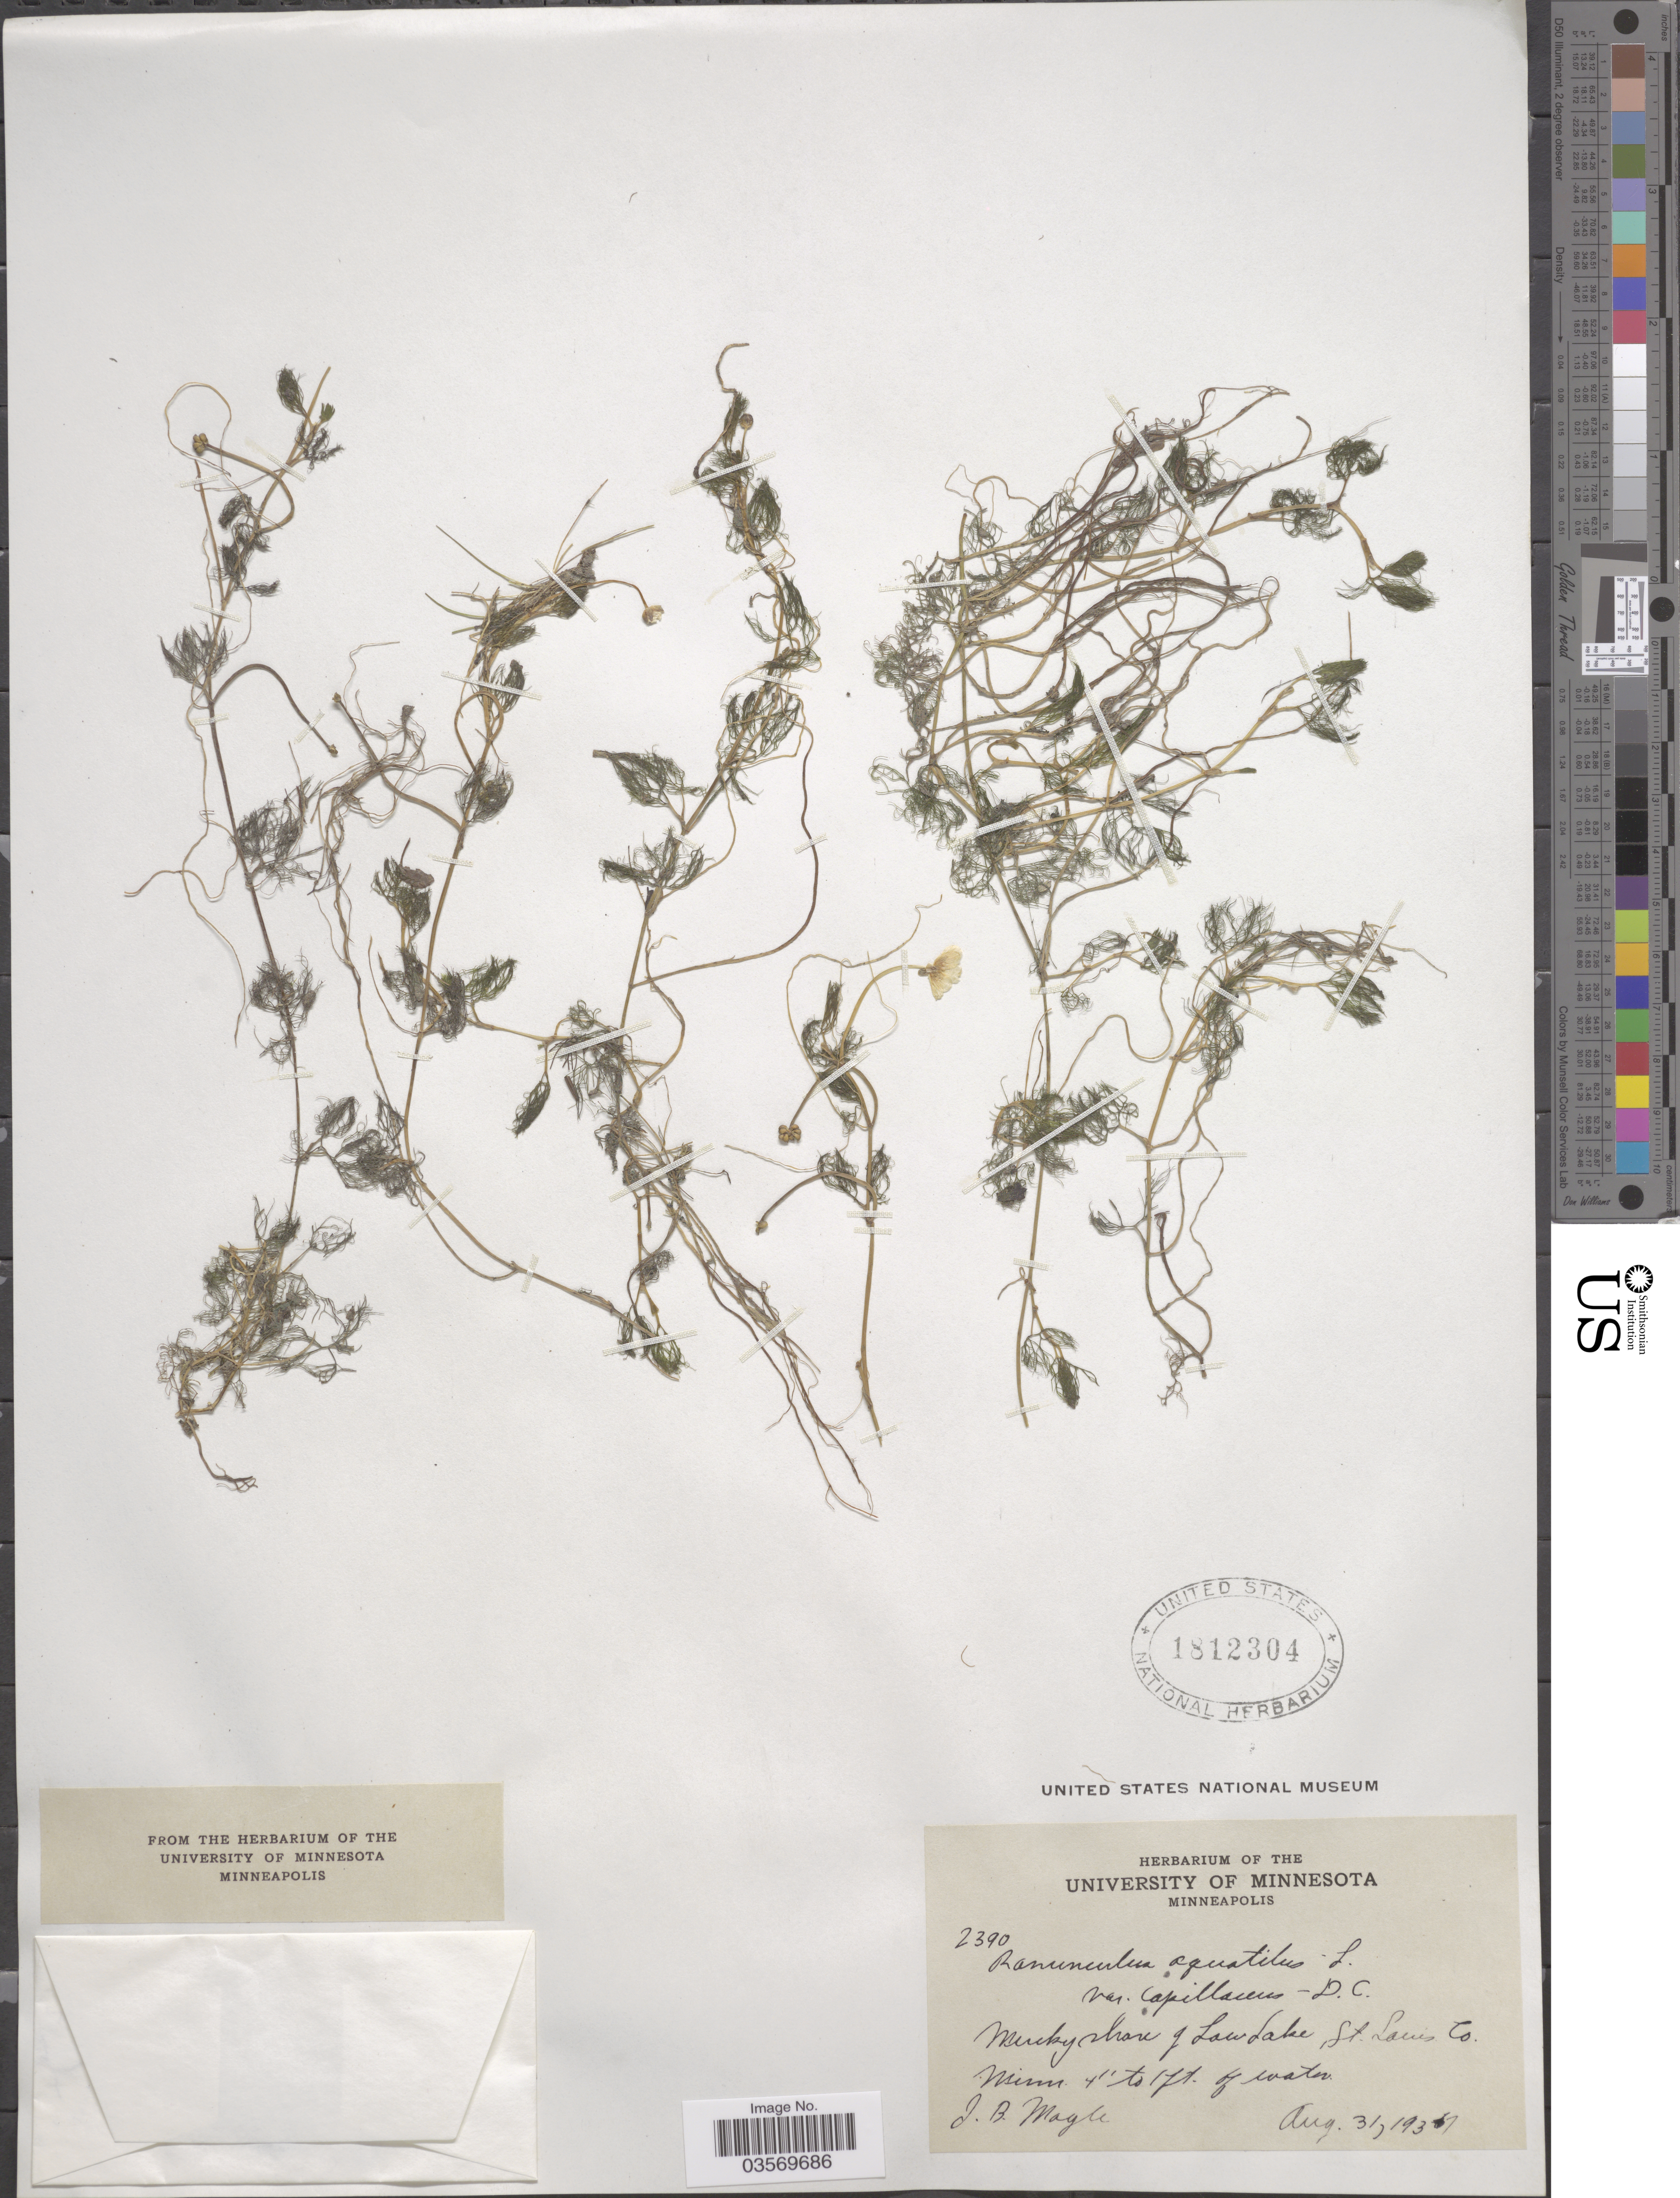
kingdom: Plantae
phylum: Tracheophyta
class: Magnoliopsida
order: Ranunculales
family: Ranunculaceae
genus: Ranunculus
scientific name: Ranunculus trichophyllus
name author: Chaix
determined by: Strong, Mark T., (BOT), Smithsonian Institution - National Museum of Natural History (UNITED STATES)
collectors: J. Moyle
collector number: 2390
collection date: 1937-08-31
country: United States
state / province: Minnesota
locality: Mucky shore of Law Lake St. Louis Co.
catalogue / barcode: US 1812304